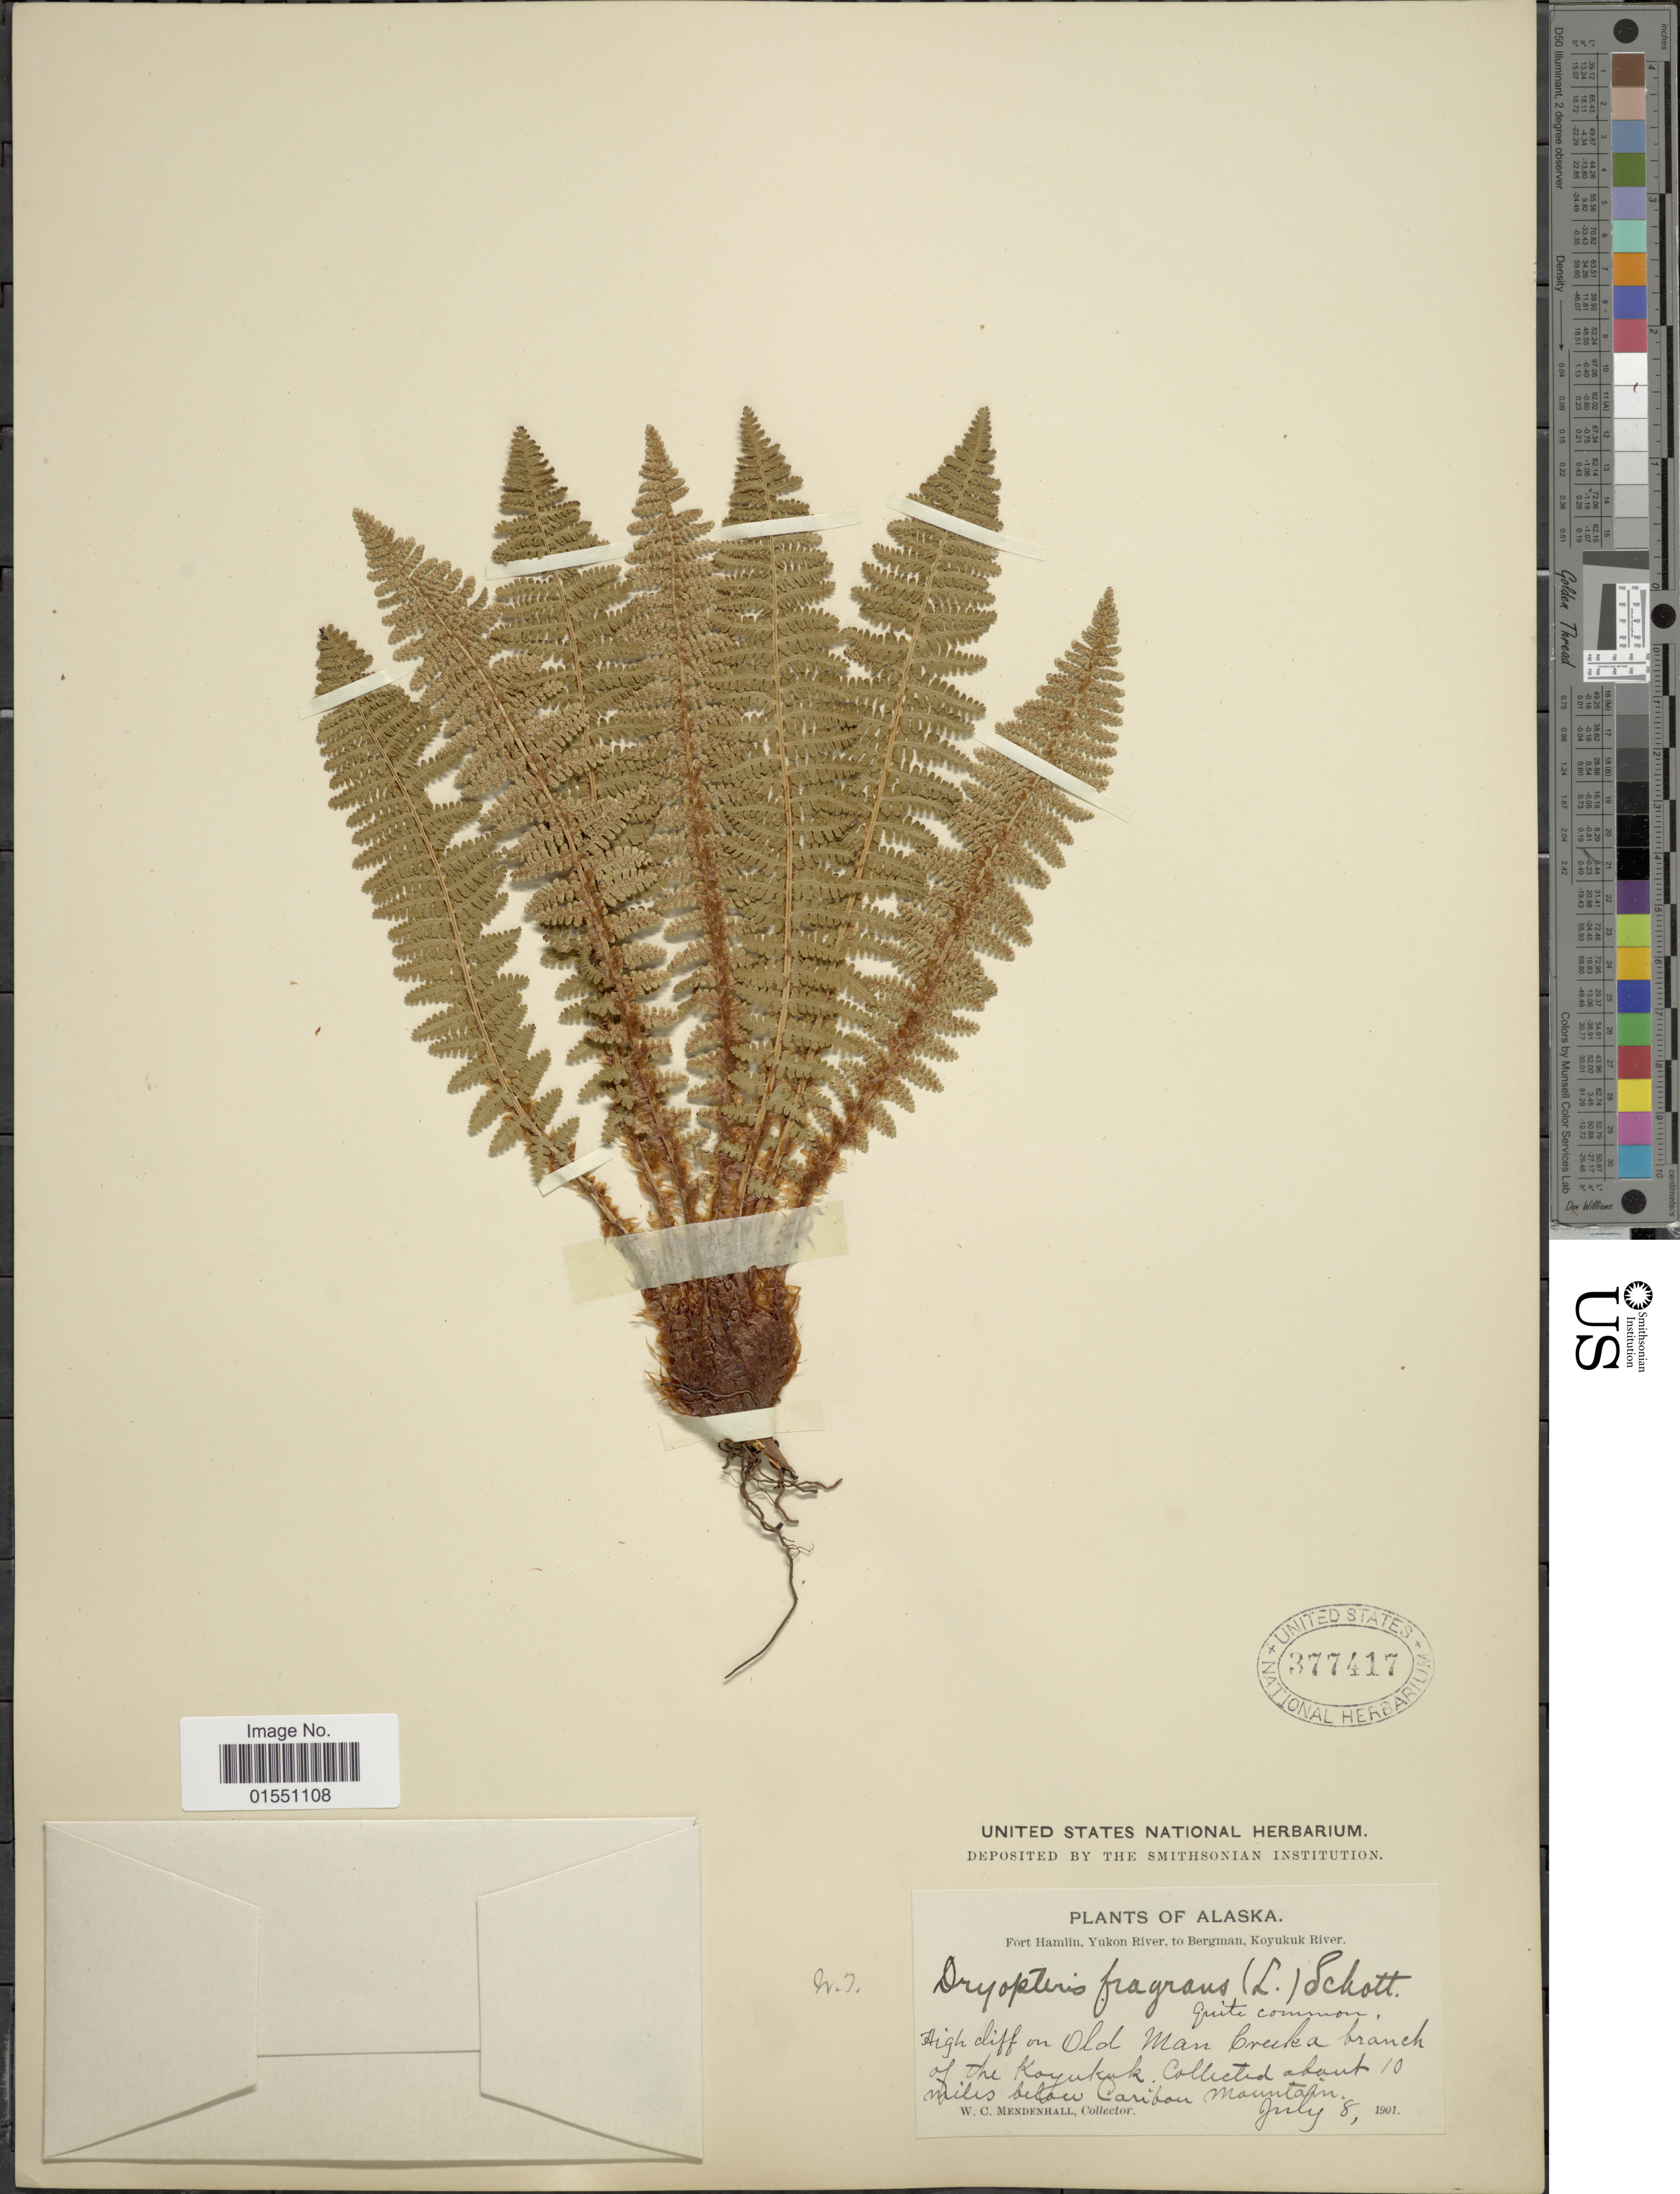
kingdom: Plantae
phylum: Tracheophyta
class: Polypodiopsida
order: Polypodiales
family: Dryopteridaceae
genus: Dryopteris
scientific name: Dryopteris fragrans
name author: (L.) Schott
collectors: W. Mendenhall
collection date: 1901-07-08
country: United States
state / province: Alaska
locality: Fort Hamlin, Yukon River, to Bergman, Koyukuk River. High cliff on Old Man Creek a branch of the Koyukuk. About 10 miles below Caribou Mountain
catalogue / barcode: US 377417